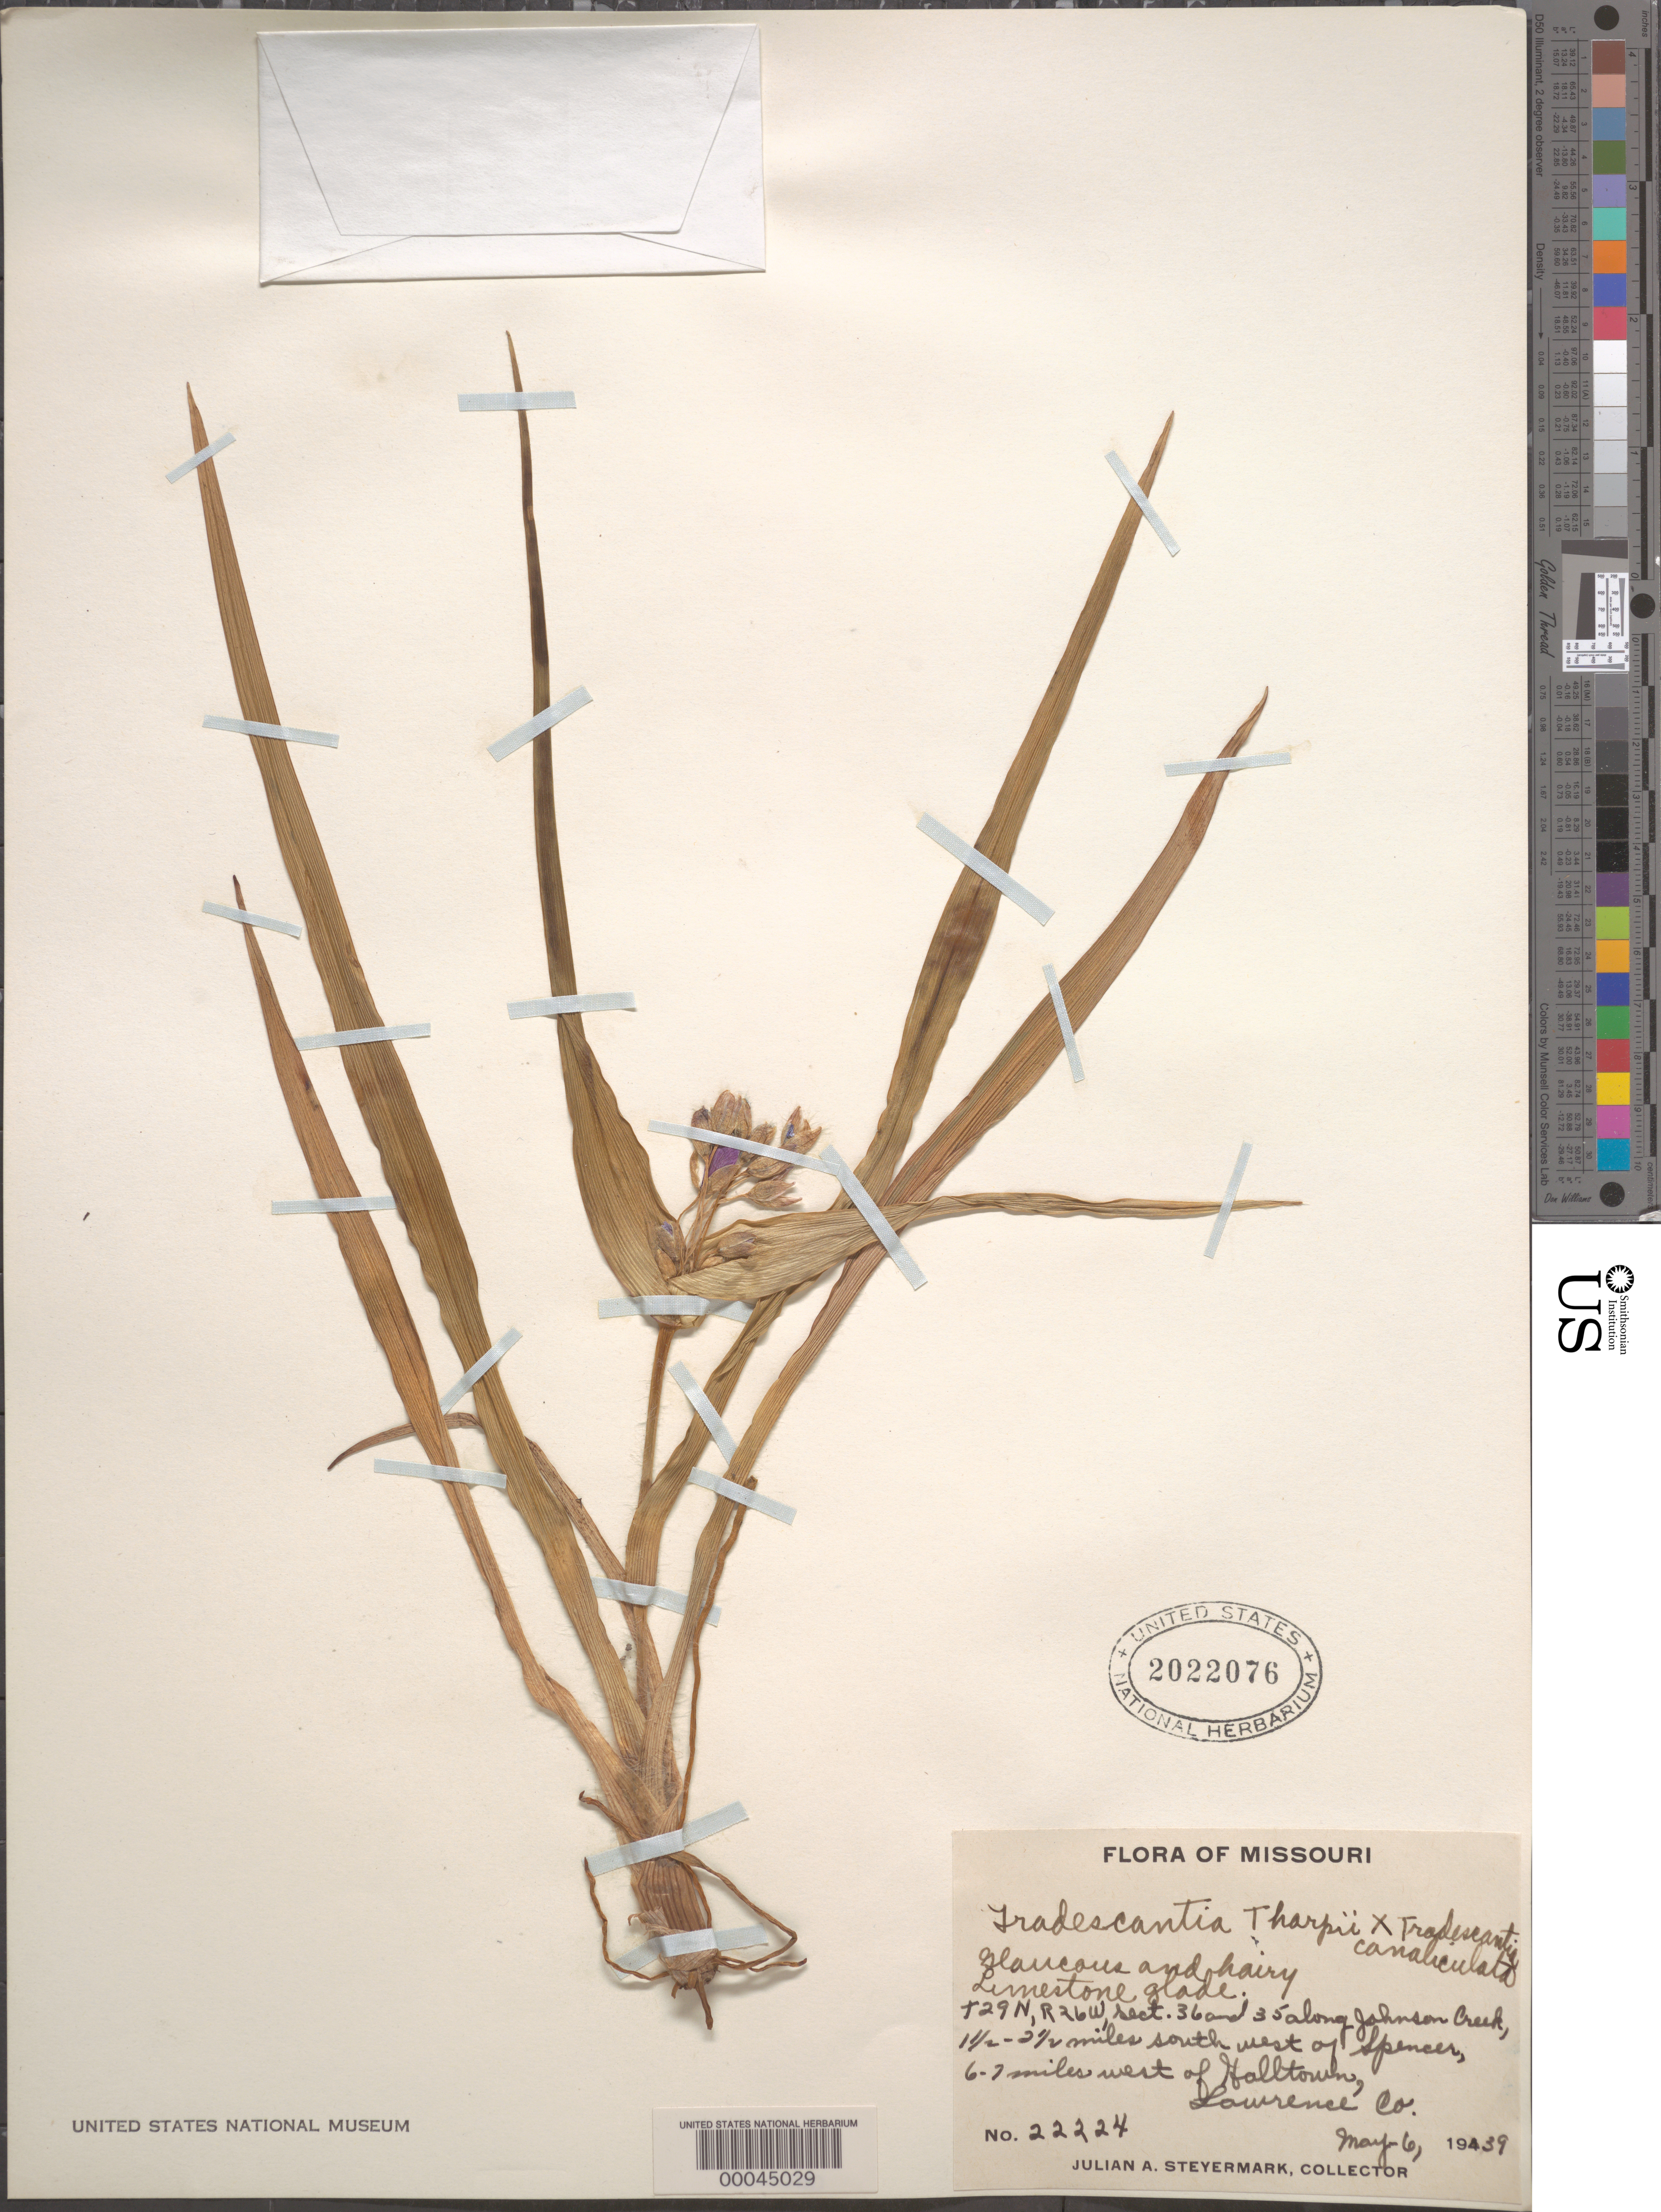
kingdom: Plantae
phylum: Tracheophyta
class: Liliopsida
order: Commelinales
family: Commelinaceae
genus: Tradescantia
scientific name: Tradescantia tharpii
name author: E.S. Anderson & Woodson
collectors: J. Steyermark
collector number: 22224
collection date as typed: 06 May 1939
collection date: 1939-05-06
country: United States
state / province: Missouri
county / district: Lawrence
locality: Sw of spencer, w of halltown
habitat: Limestone glade along creek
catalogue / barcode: US 2022076